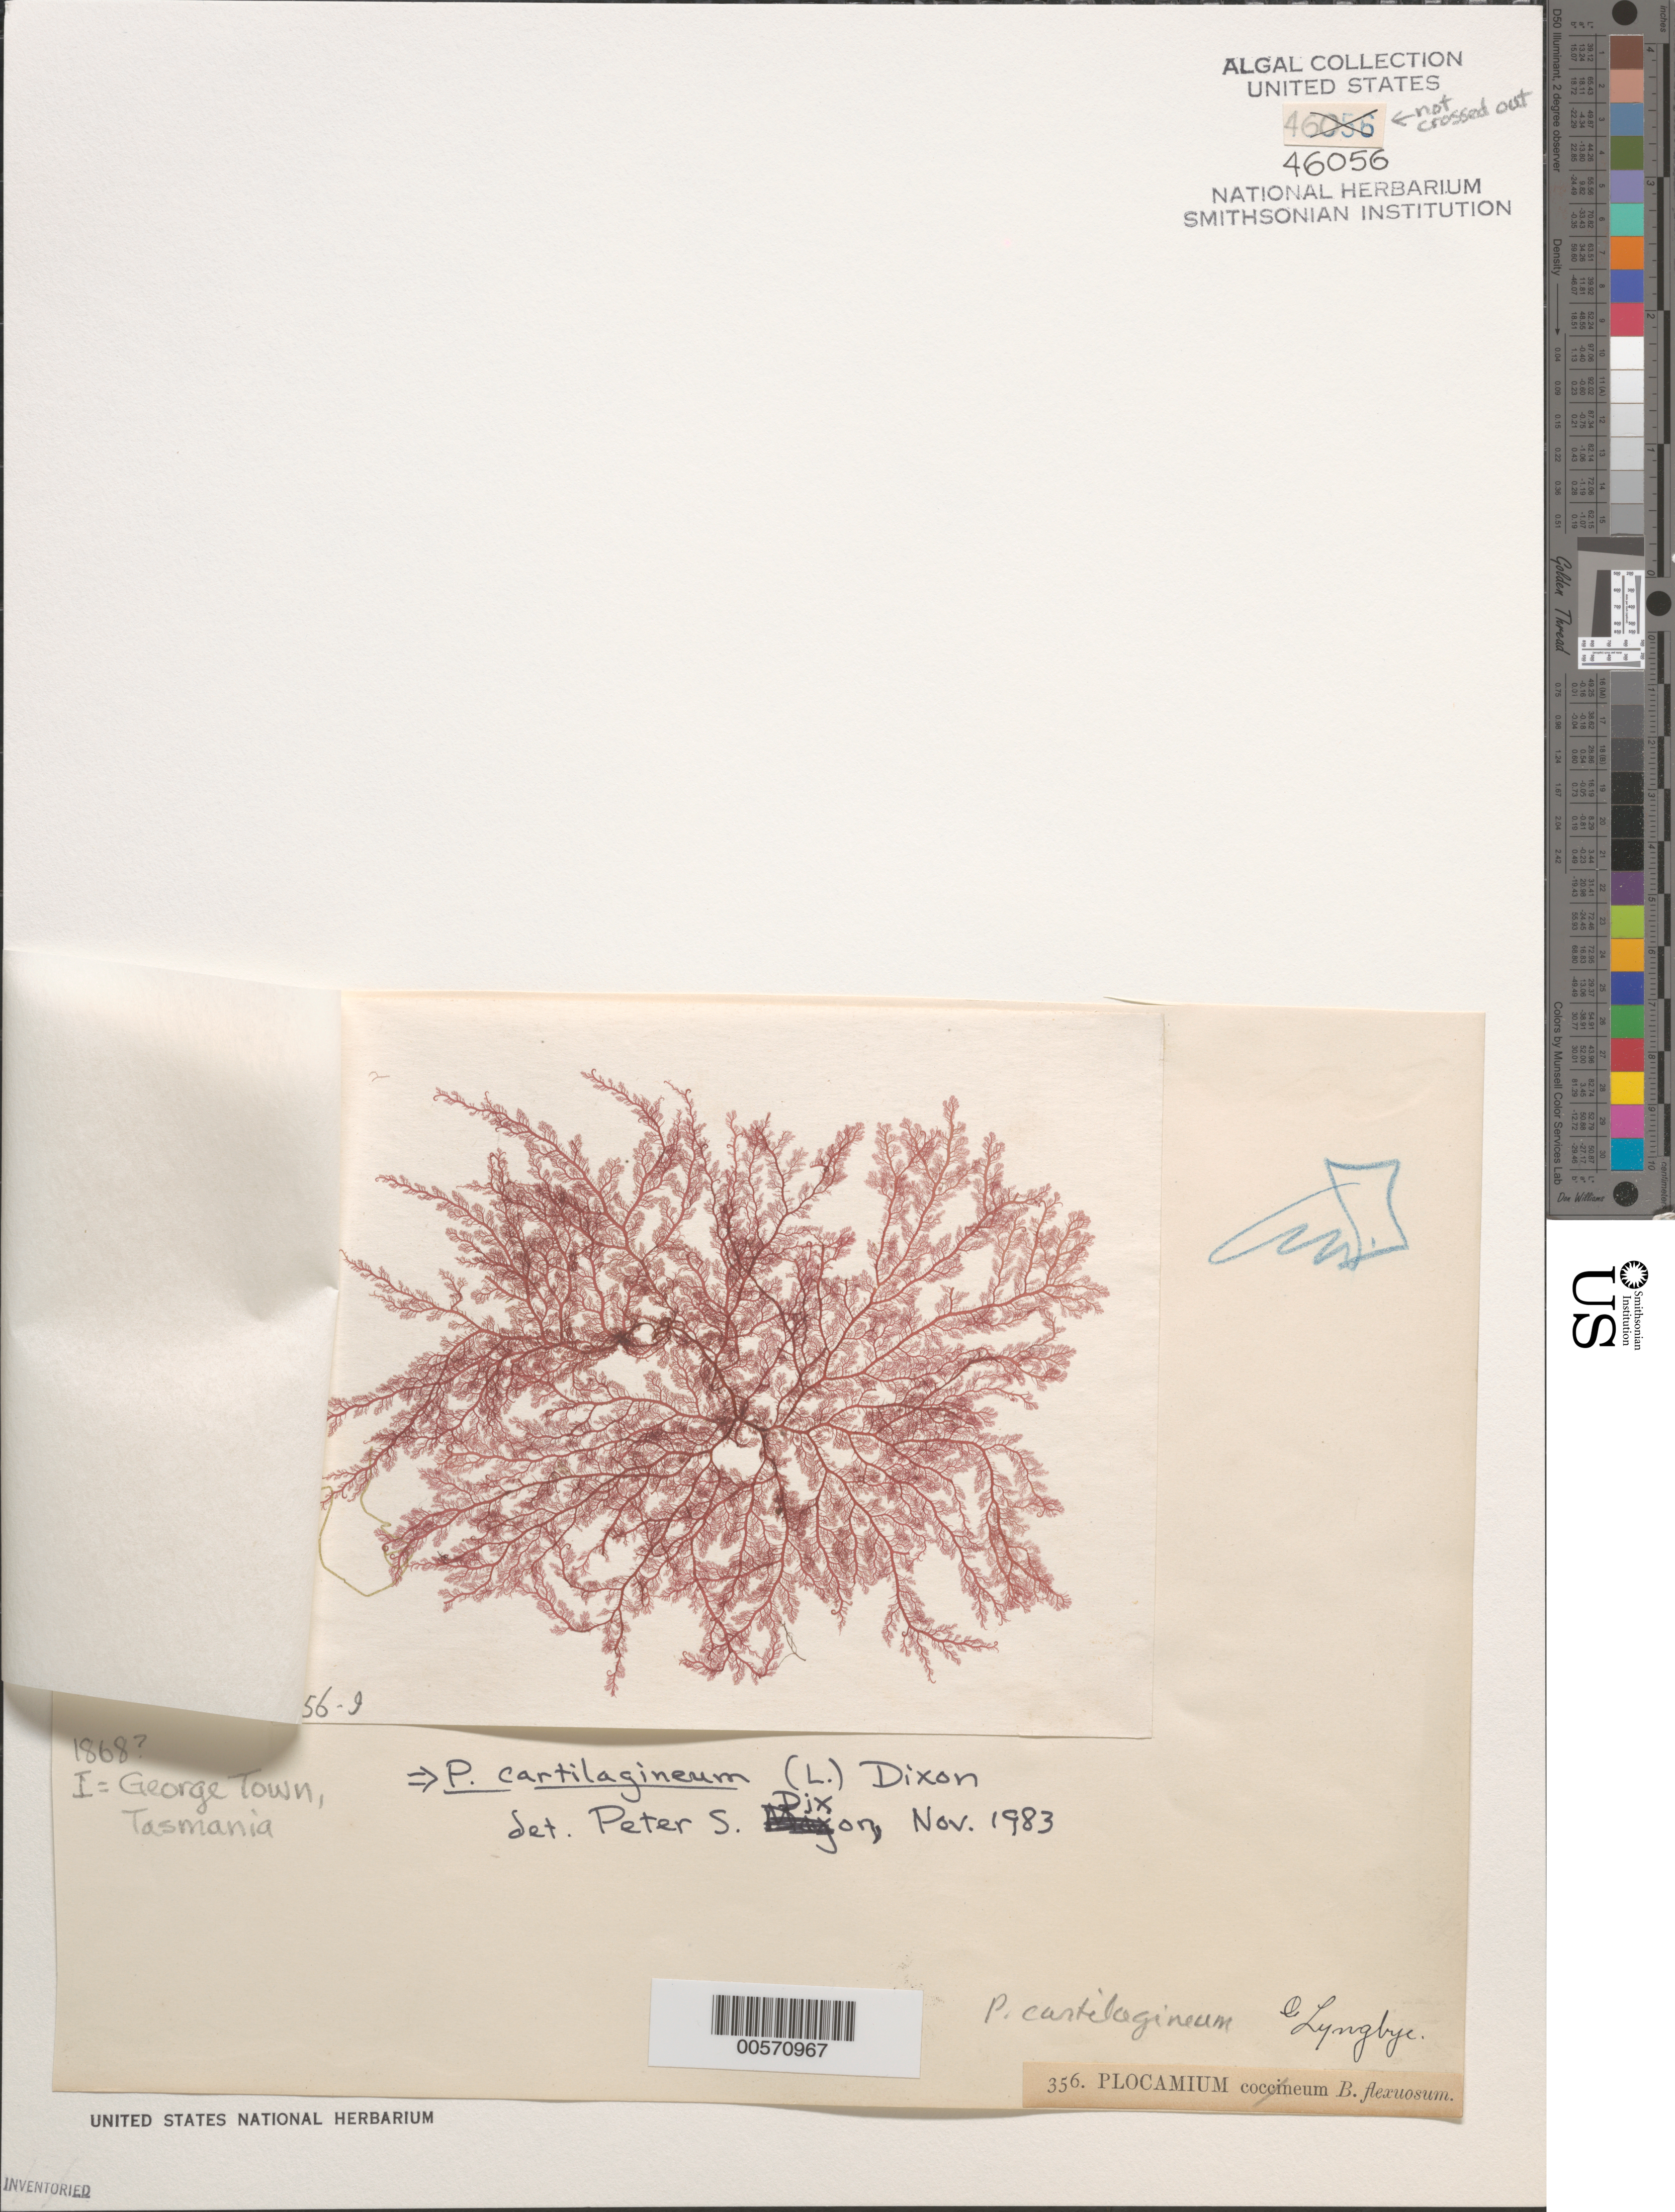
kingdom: Plantae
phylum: Rhodophyta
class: Florideophyceae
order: Plocamiales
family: Plocamiaceae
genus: Plocamium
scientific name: Plocamium cartilagineum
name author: (L.) P.S. Dixon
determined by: Dixon, P. S.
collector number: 356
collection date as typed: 1868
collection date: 1868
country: Australia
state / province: Tasmania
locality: George Town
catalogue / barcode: US 46056